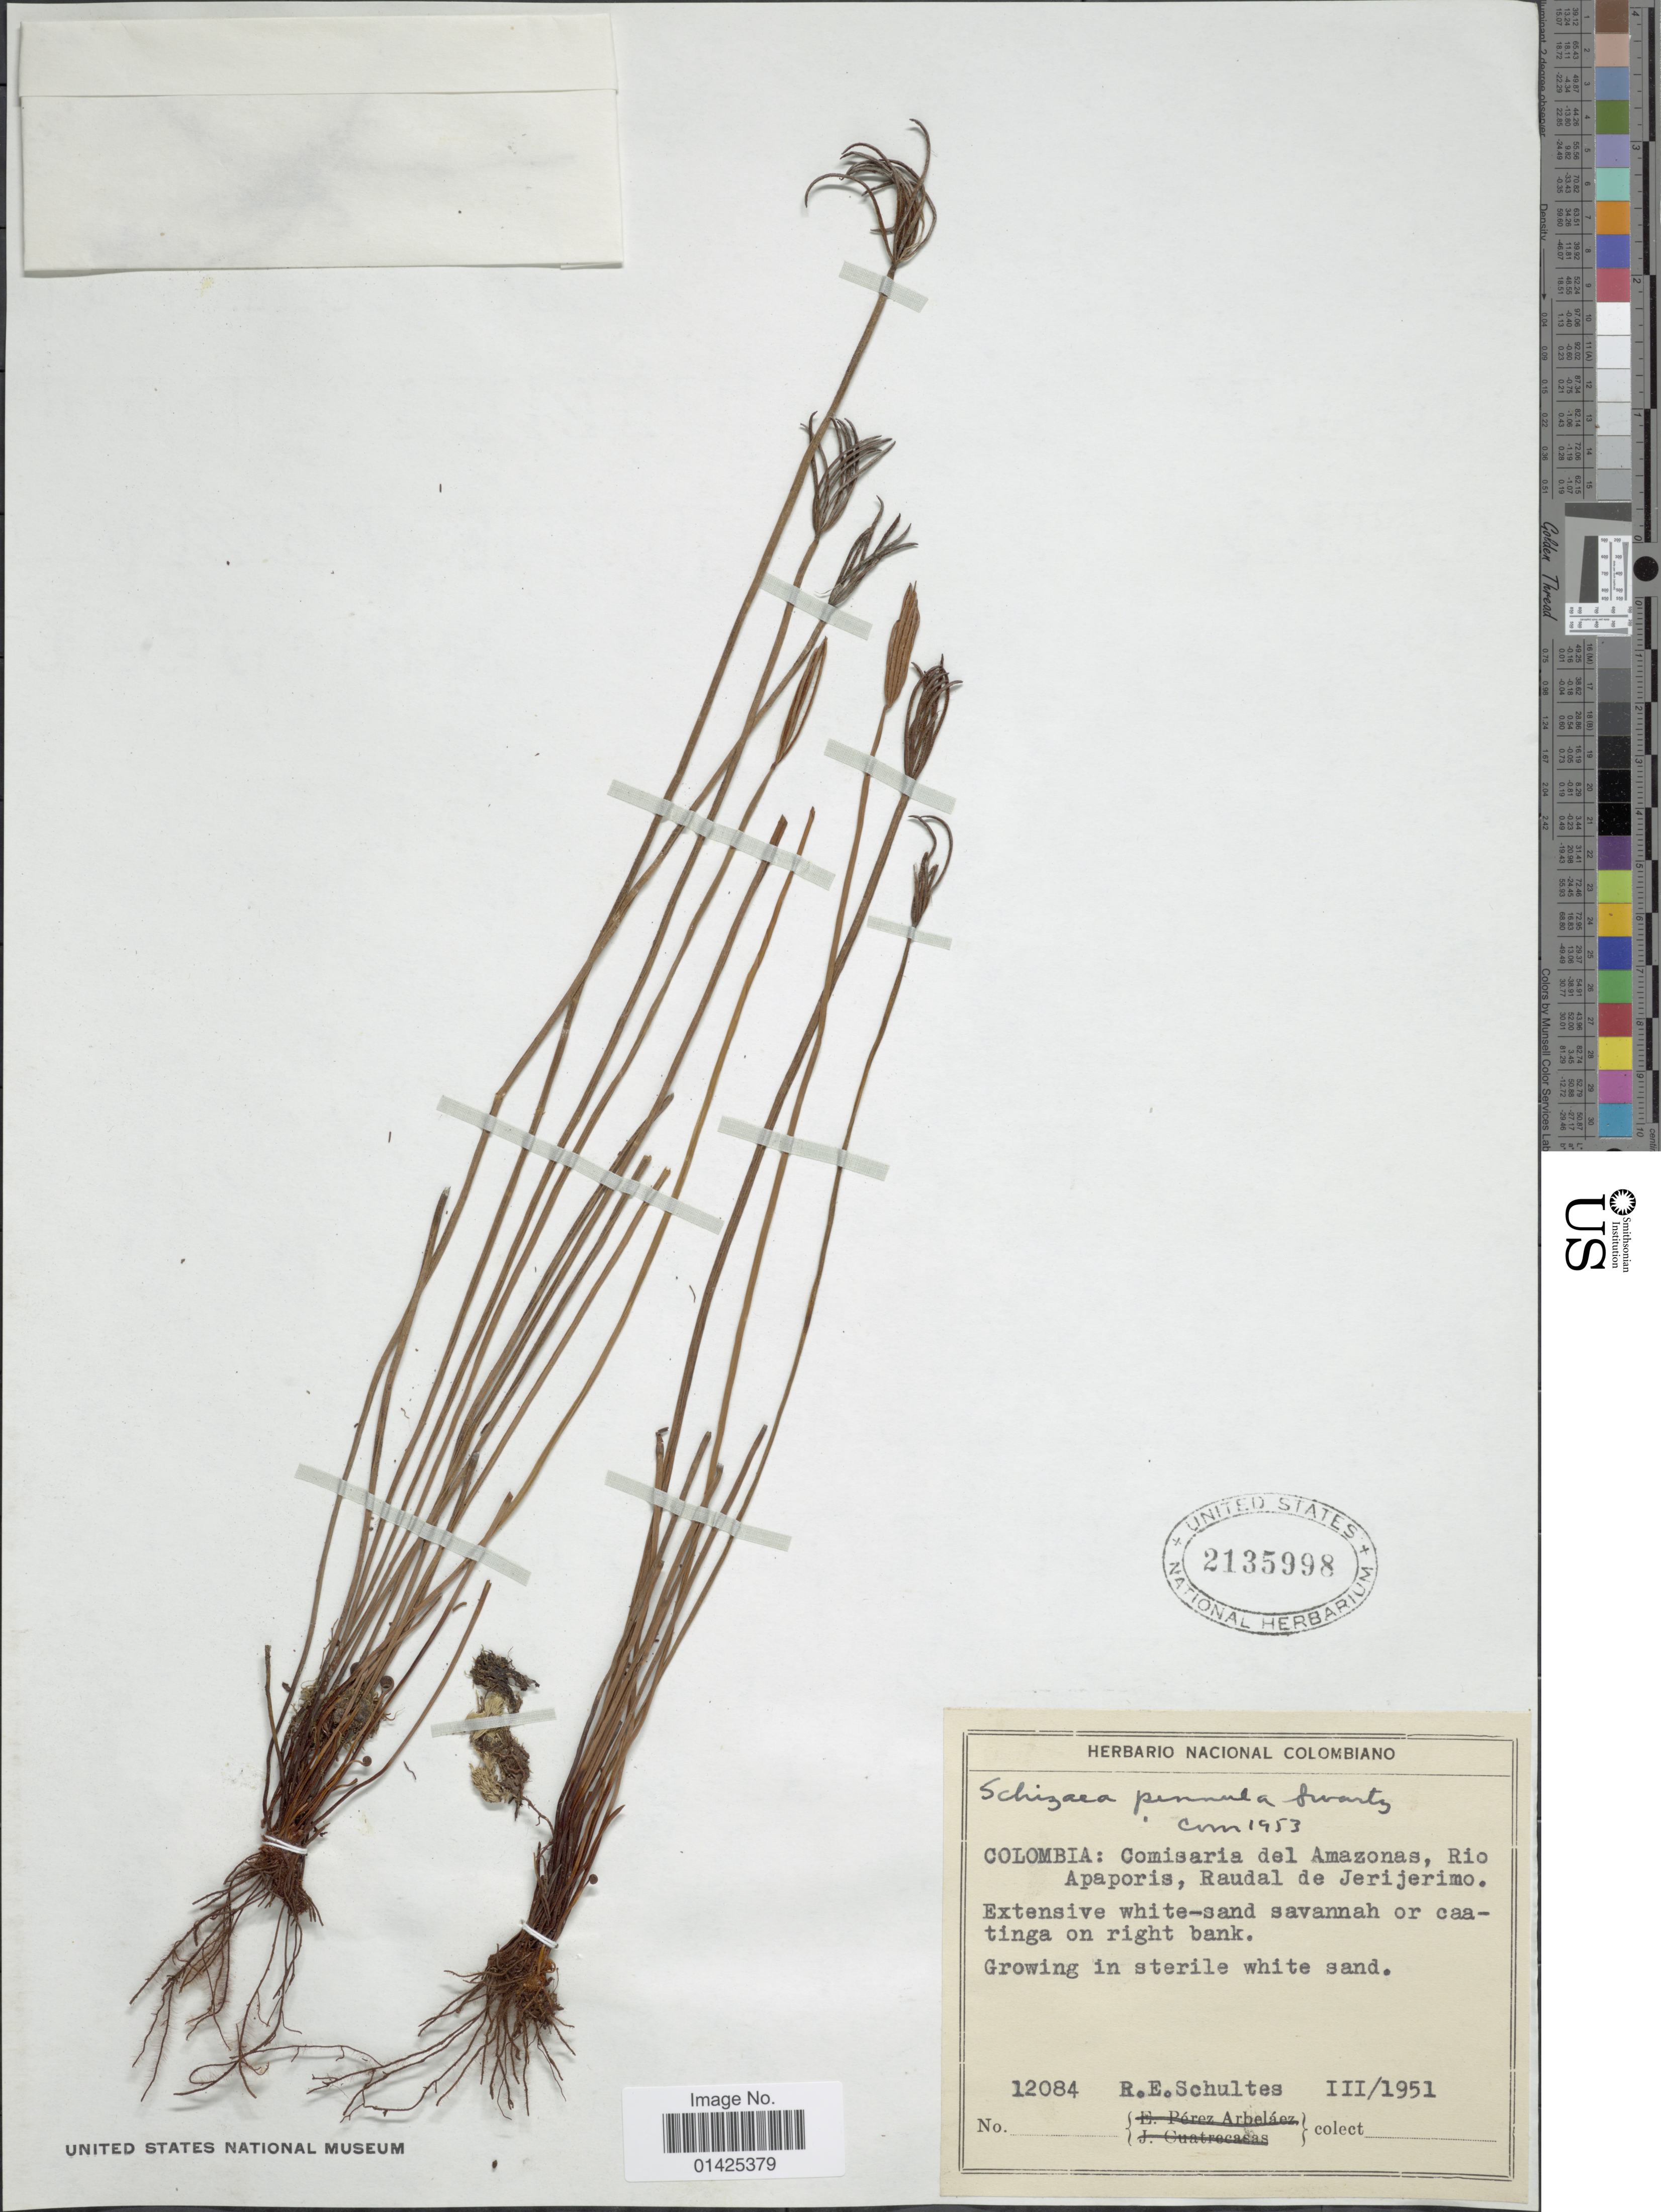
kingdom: Plantae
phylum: Tracheophyta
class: Polypodiopsida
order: Schizaeales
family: Schizaeaceae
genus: Actinostachys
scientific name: Actinostachys pennula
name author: (Sw.) Hook.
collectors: R. E. Schultes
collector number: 12084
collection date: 1953-03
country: Colombia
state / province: Amazônas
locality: Comisaria del Amazones, Rio Apaporis, Raudal de Jerijerimo.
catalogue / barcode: US 2135998